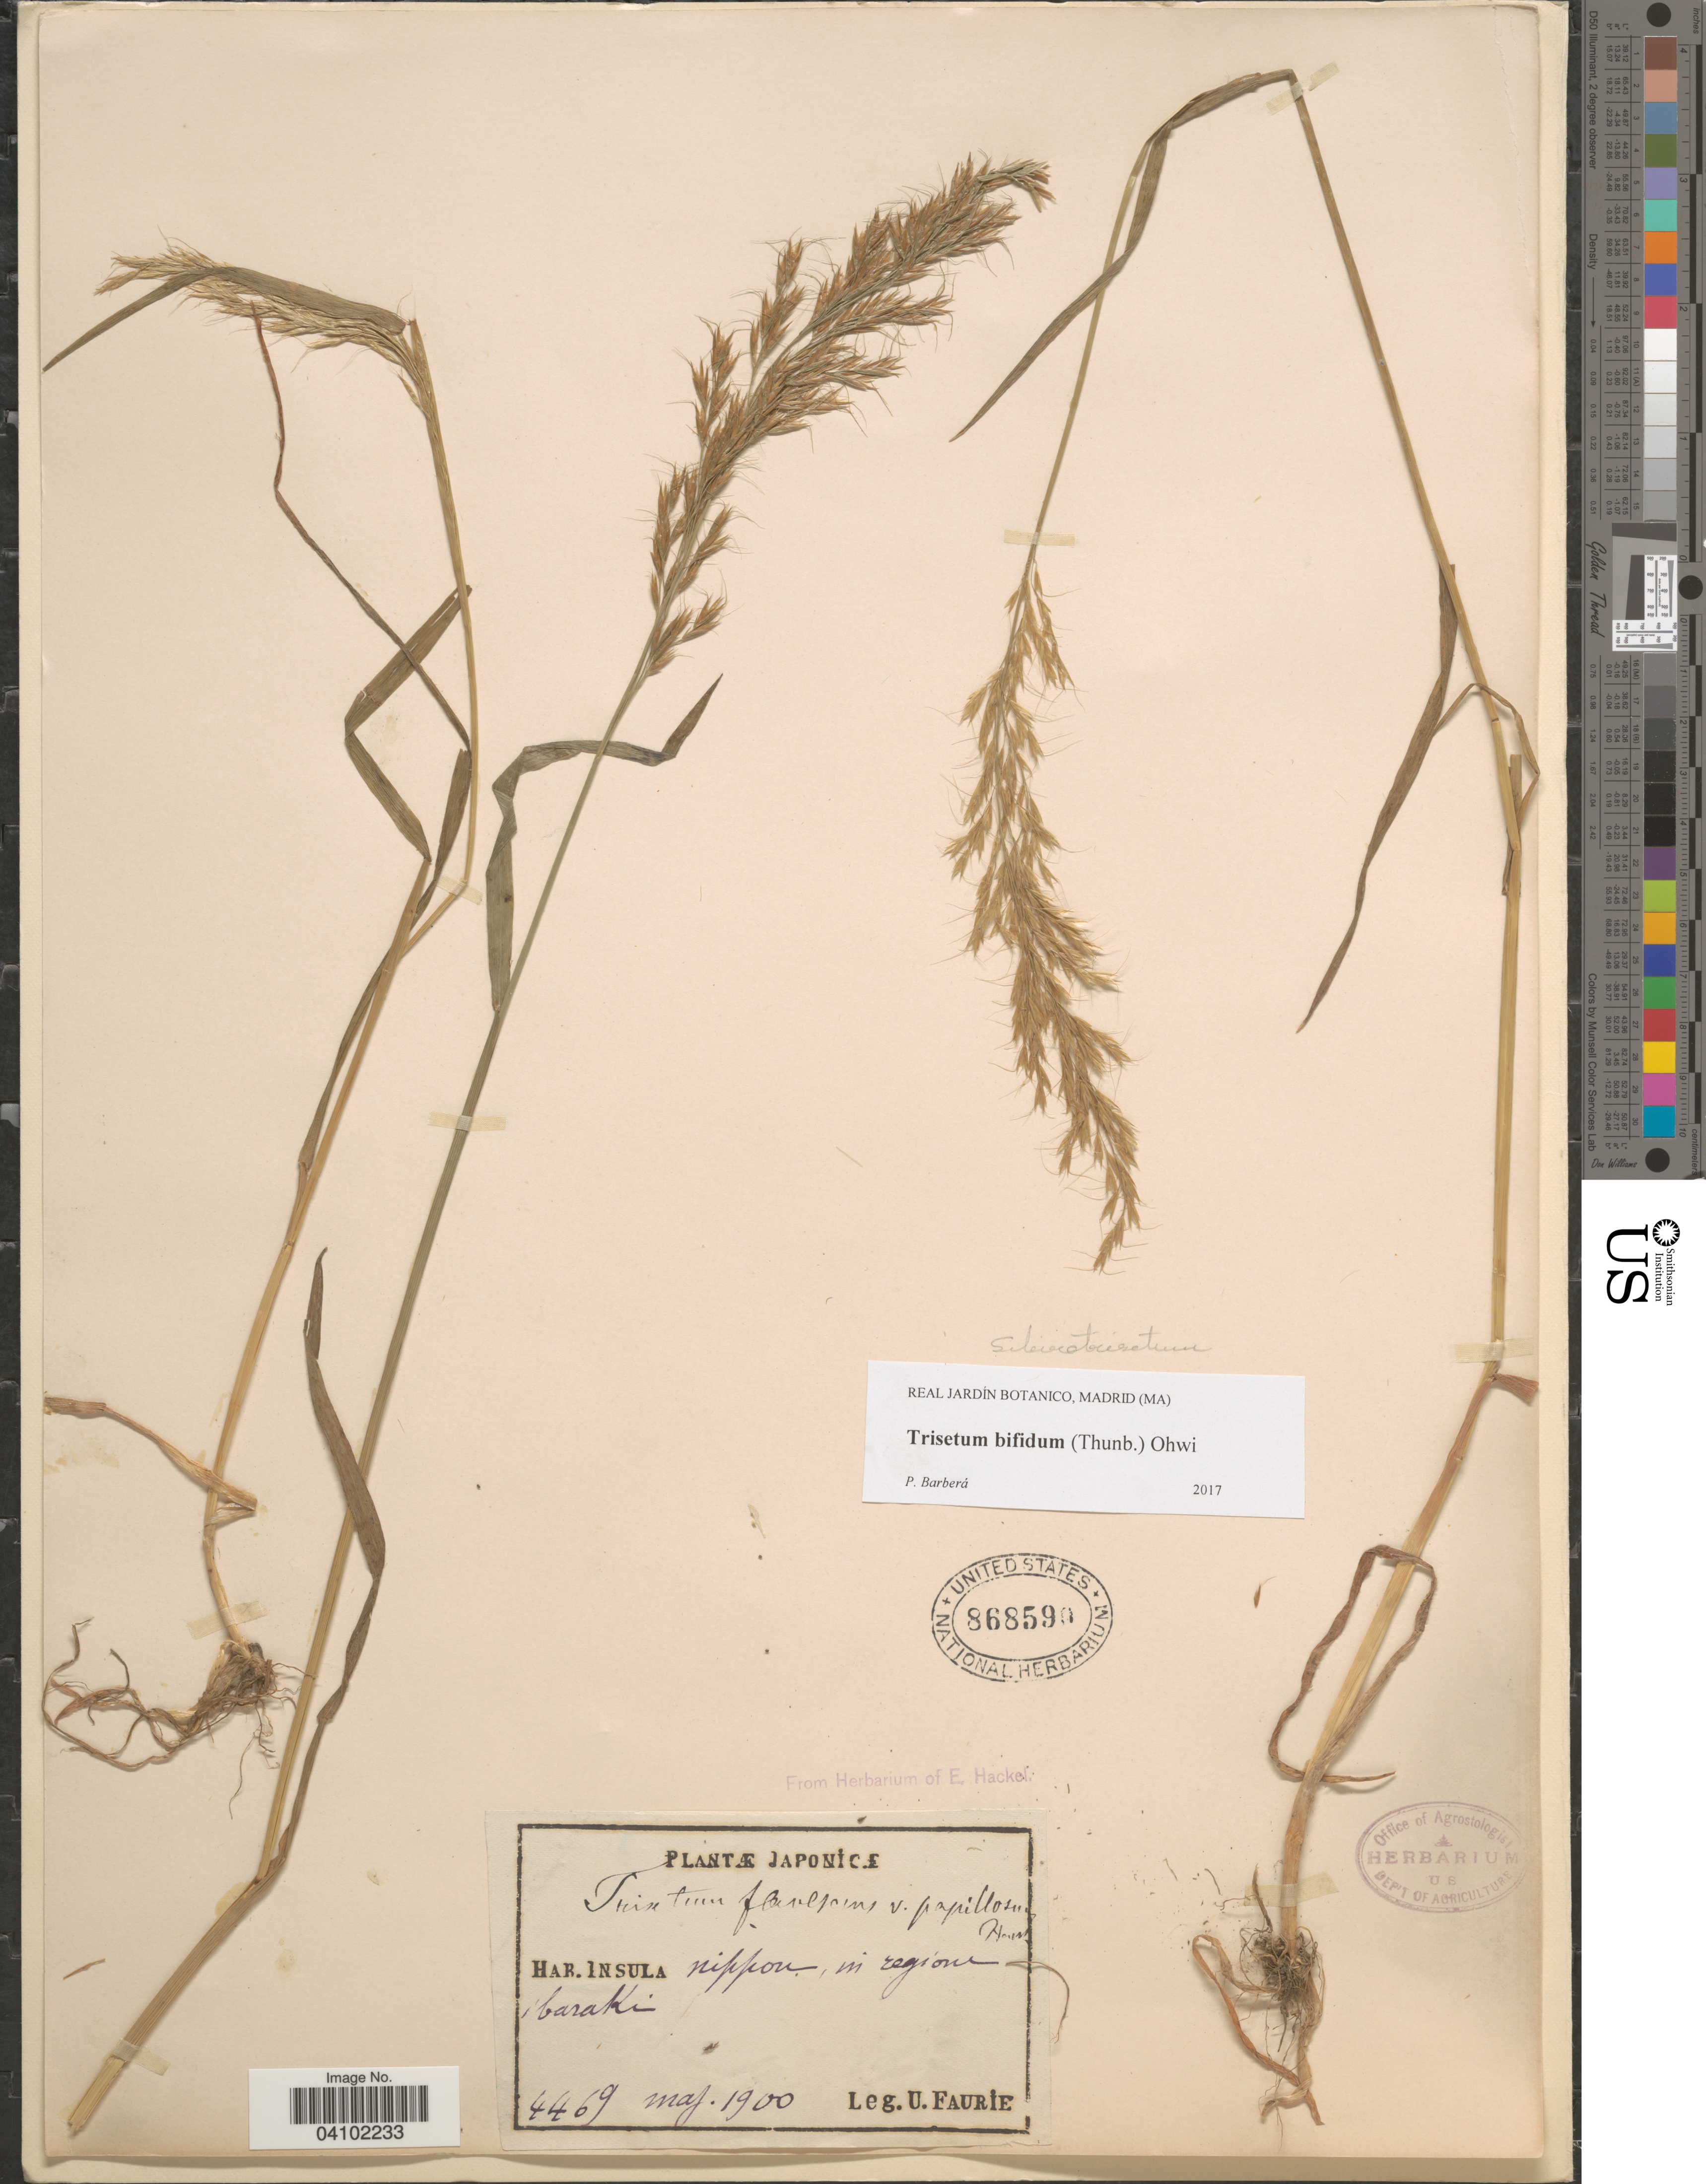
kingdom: Plantae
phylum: Tracheophyta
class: Liliopsida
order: Poales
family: Poaceae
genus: Sibirotrisetum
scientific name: Sibirotrisetum bifidum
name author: (Thunb.) Barberá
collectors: U. Faurie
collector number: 4469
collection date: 1900-05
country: Japan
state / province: Ibaraki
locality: Insula Nippon, in regione Ibaraki.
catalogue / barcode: US 868590